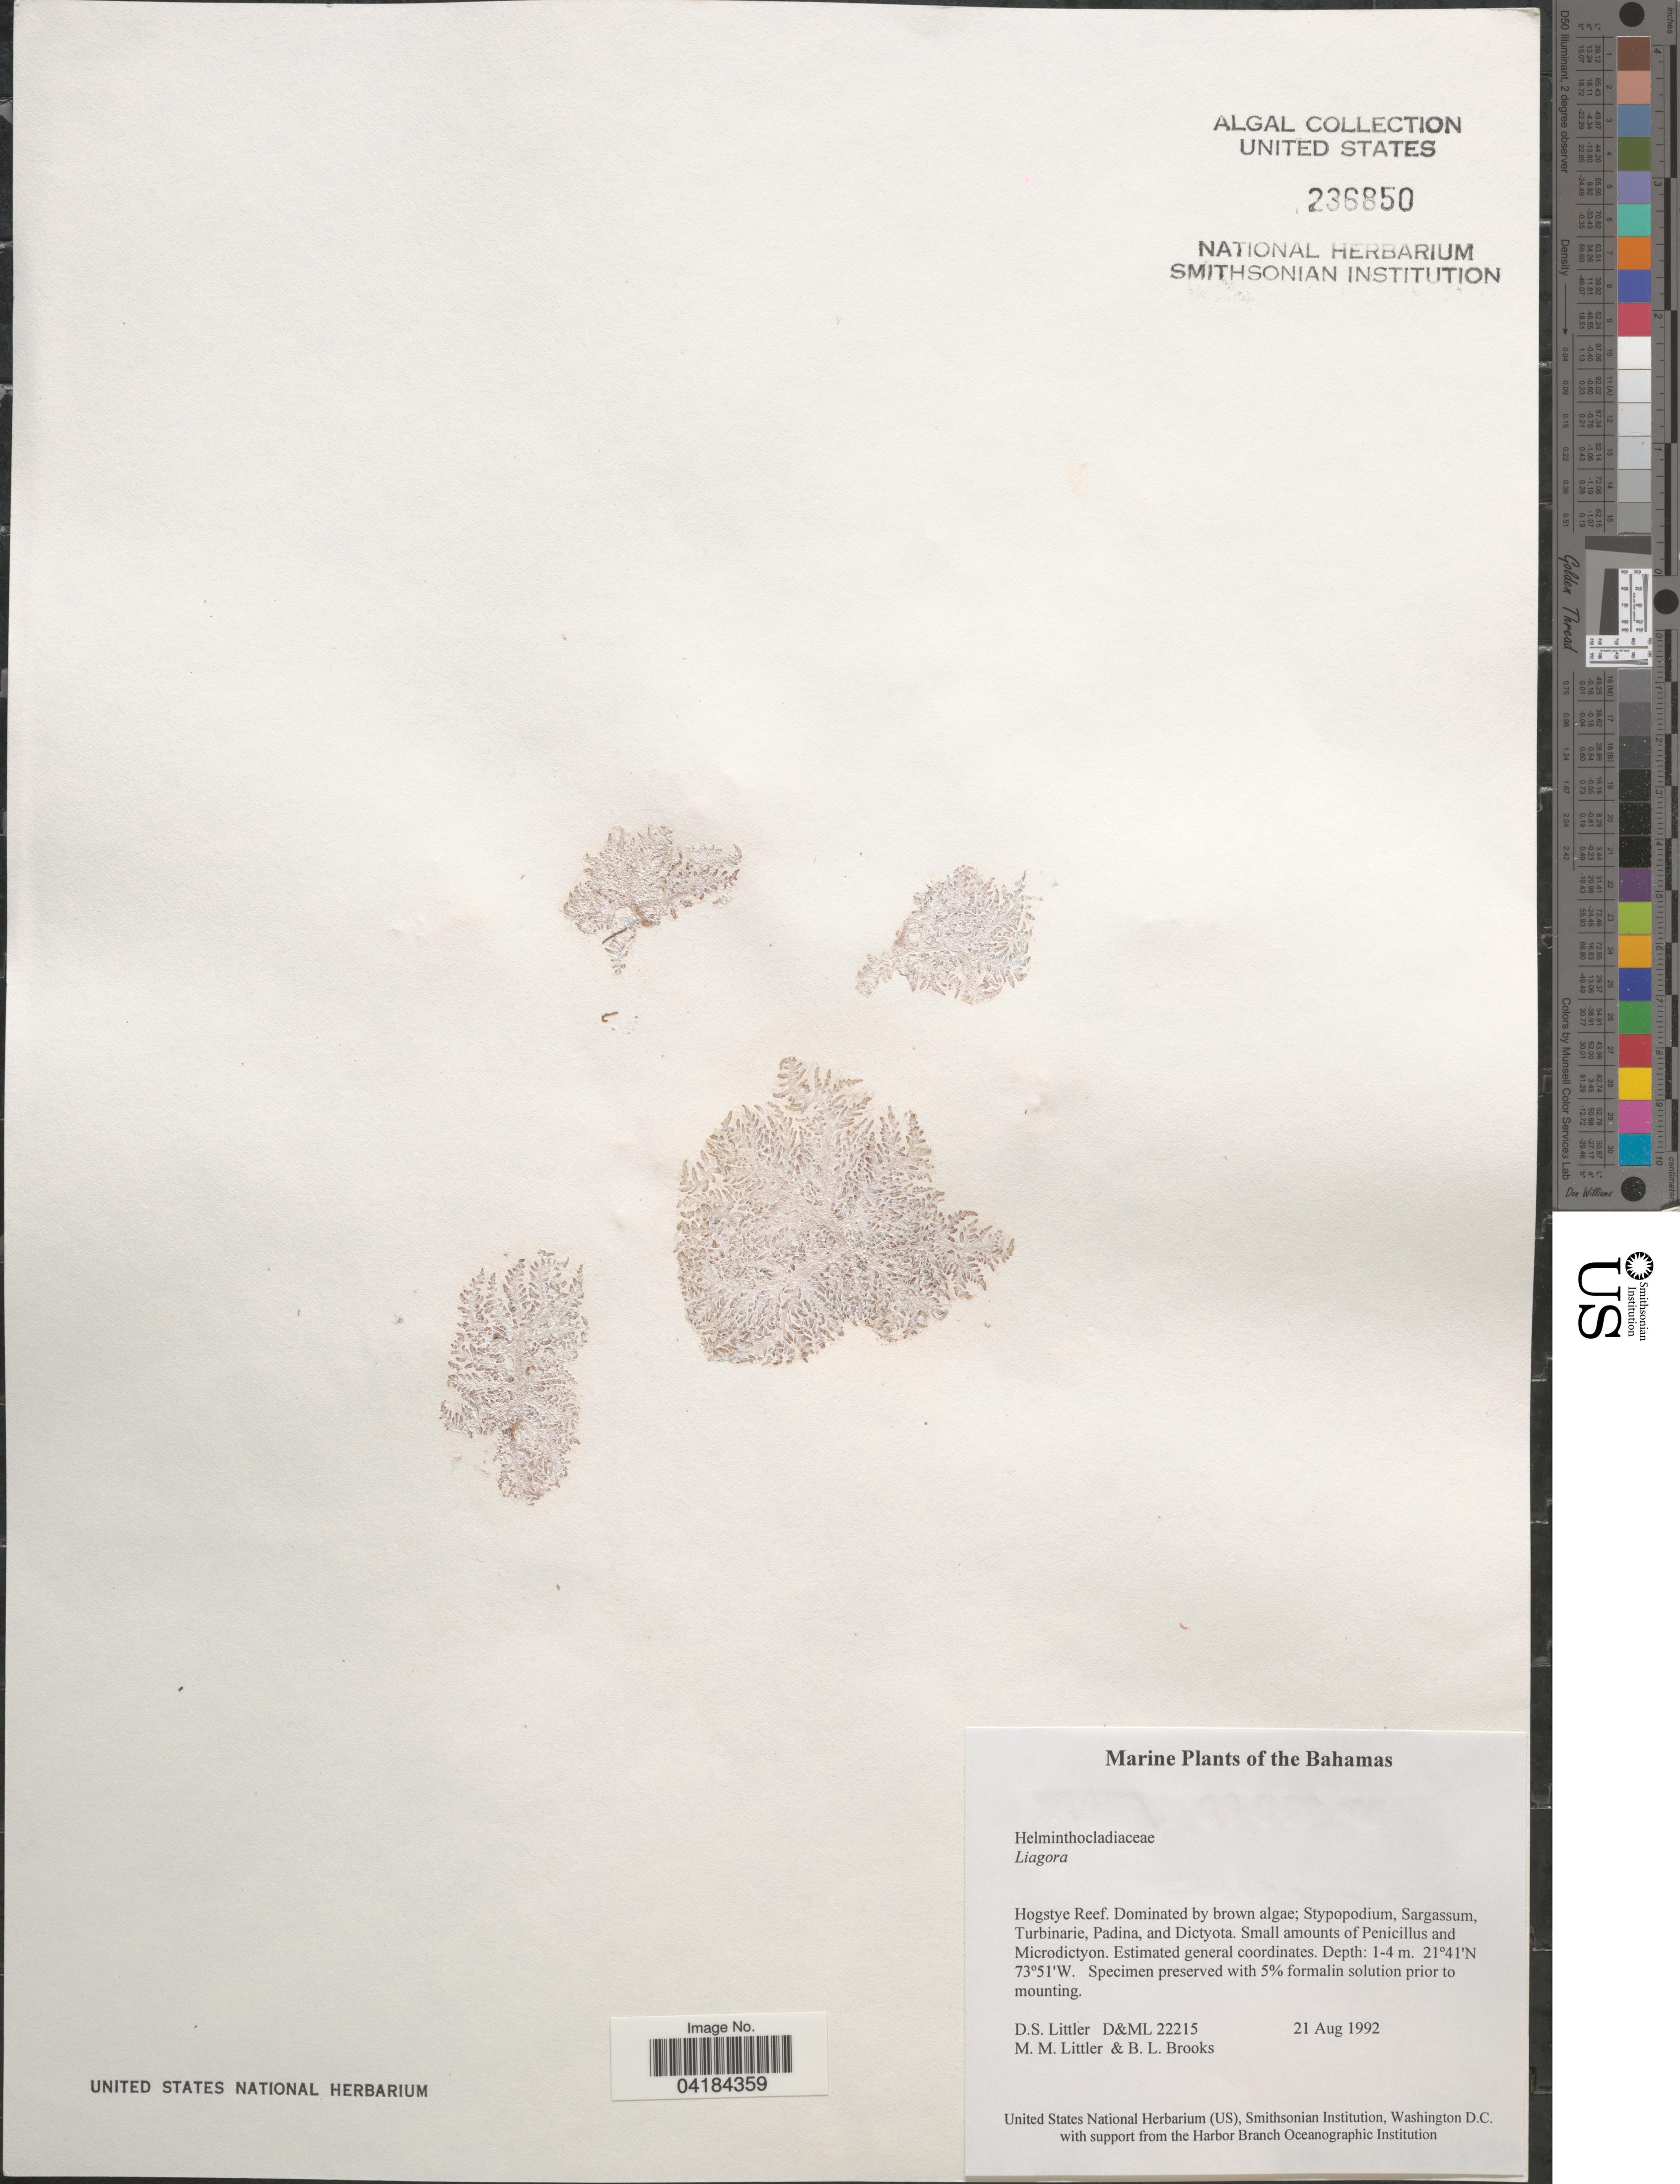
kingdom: Plantae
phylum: Rhodophyta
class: Florideophyceae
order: Nemaliales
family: Liagoraceae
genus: Liagora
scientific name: Liagora sp.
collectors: D. S. Littler & B. Brooks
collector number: D&ML22215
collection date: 1992-08-21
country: Bahamas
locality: The Bahamas. Hogstye Reef.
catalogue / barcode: US 236850